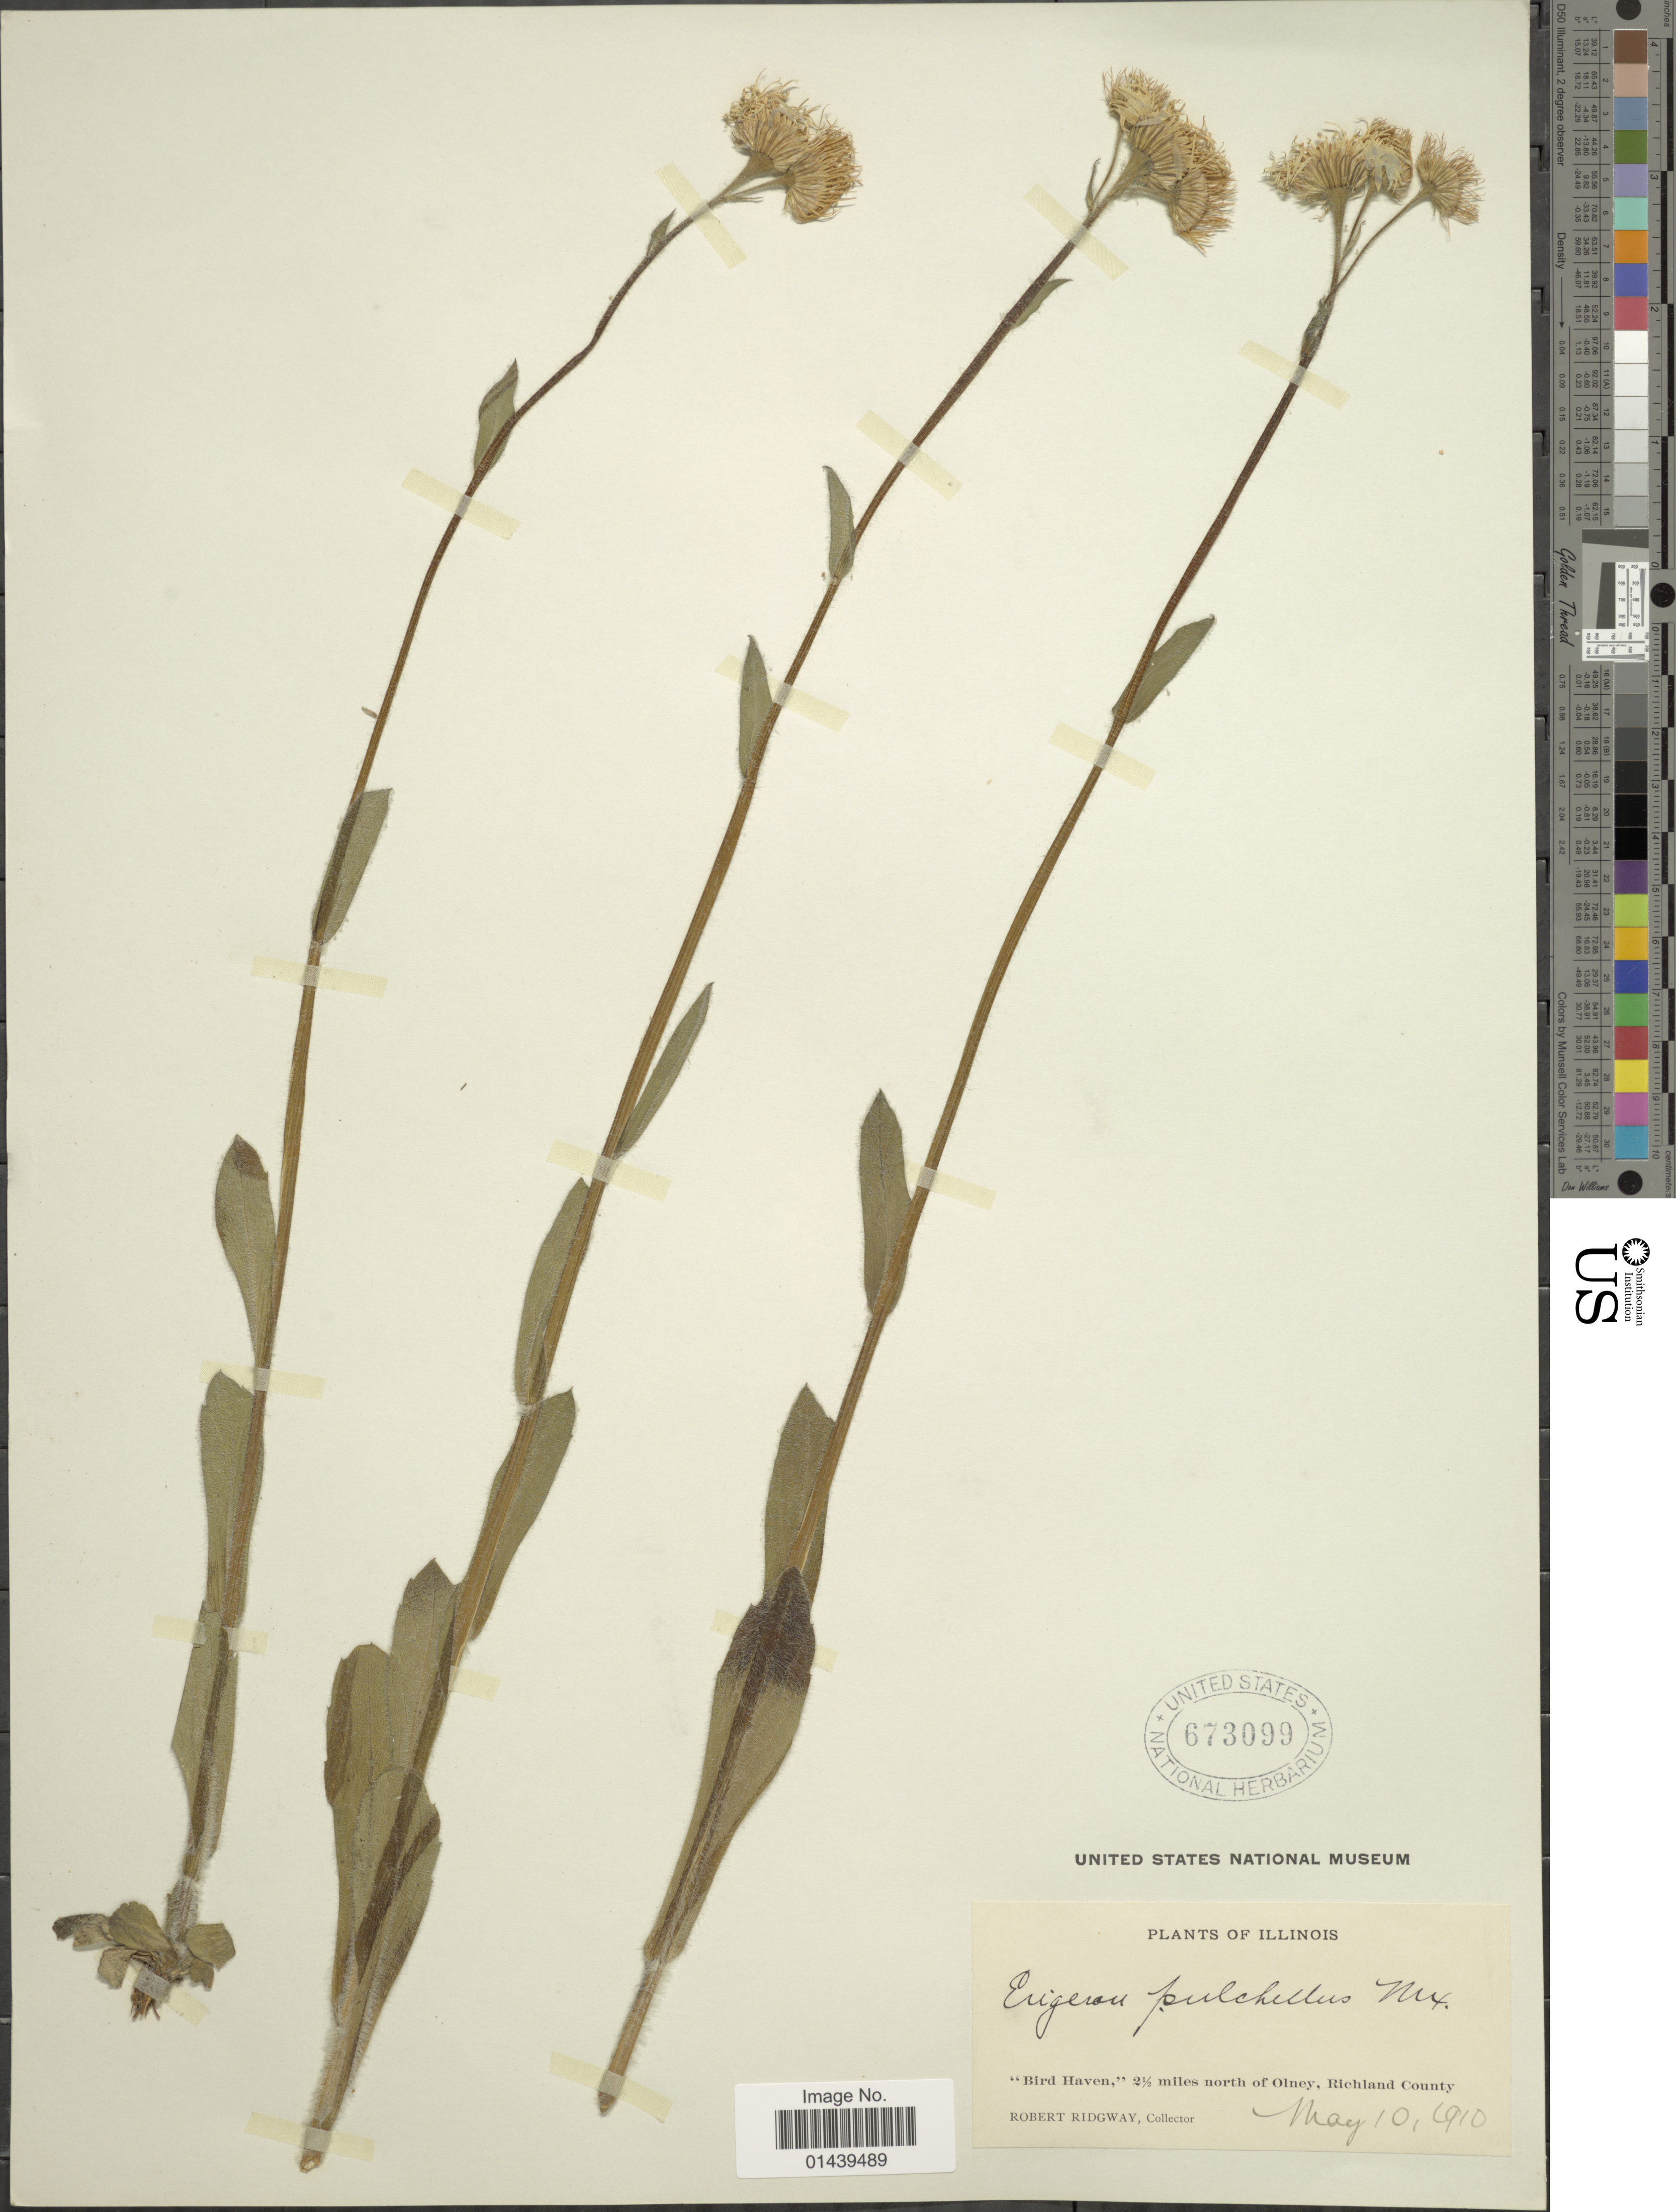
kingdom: Plantae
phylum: Tracheophyta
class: Magnoliopsida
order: Asterales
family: Asteraceae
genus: Erigeron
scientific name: Erigeron pulchellus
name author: Michx.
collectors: R. Ridgway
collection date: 1910-05-10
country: United States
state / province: Illinois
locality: Bird Haven,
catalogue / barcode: US 673099